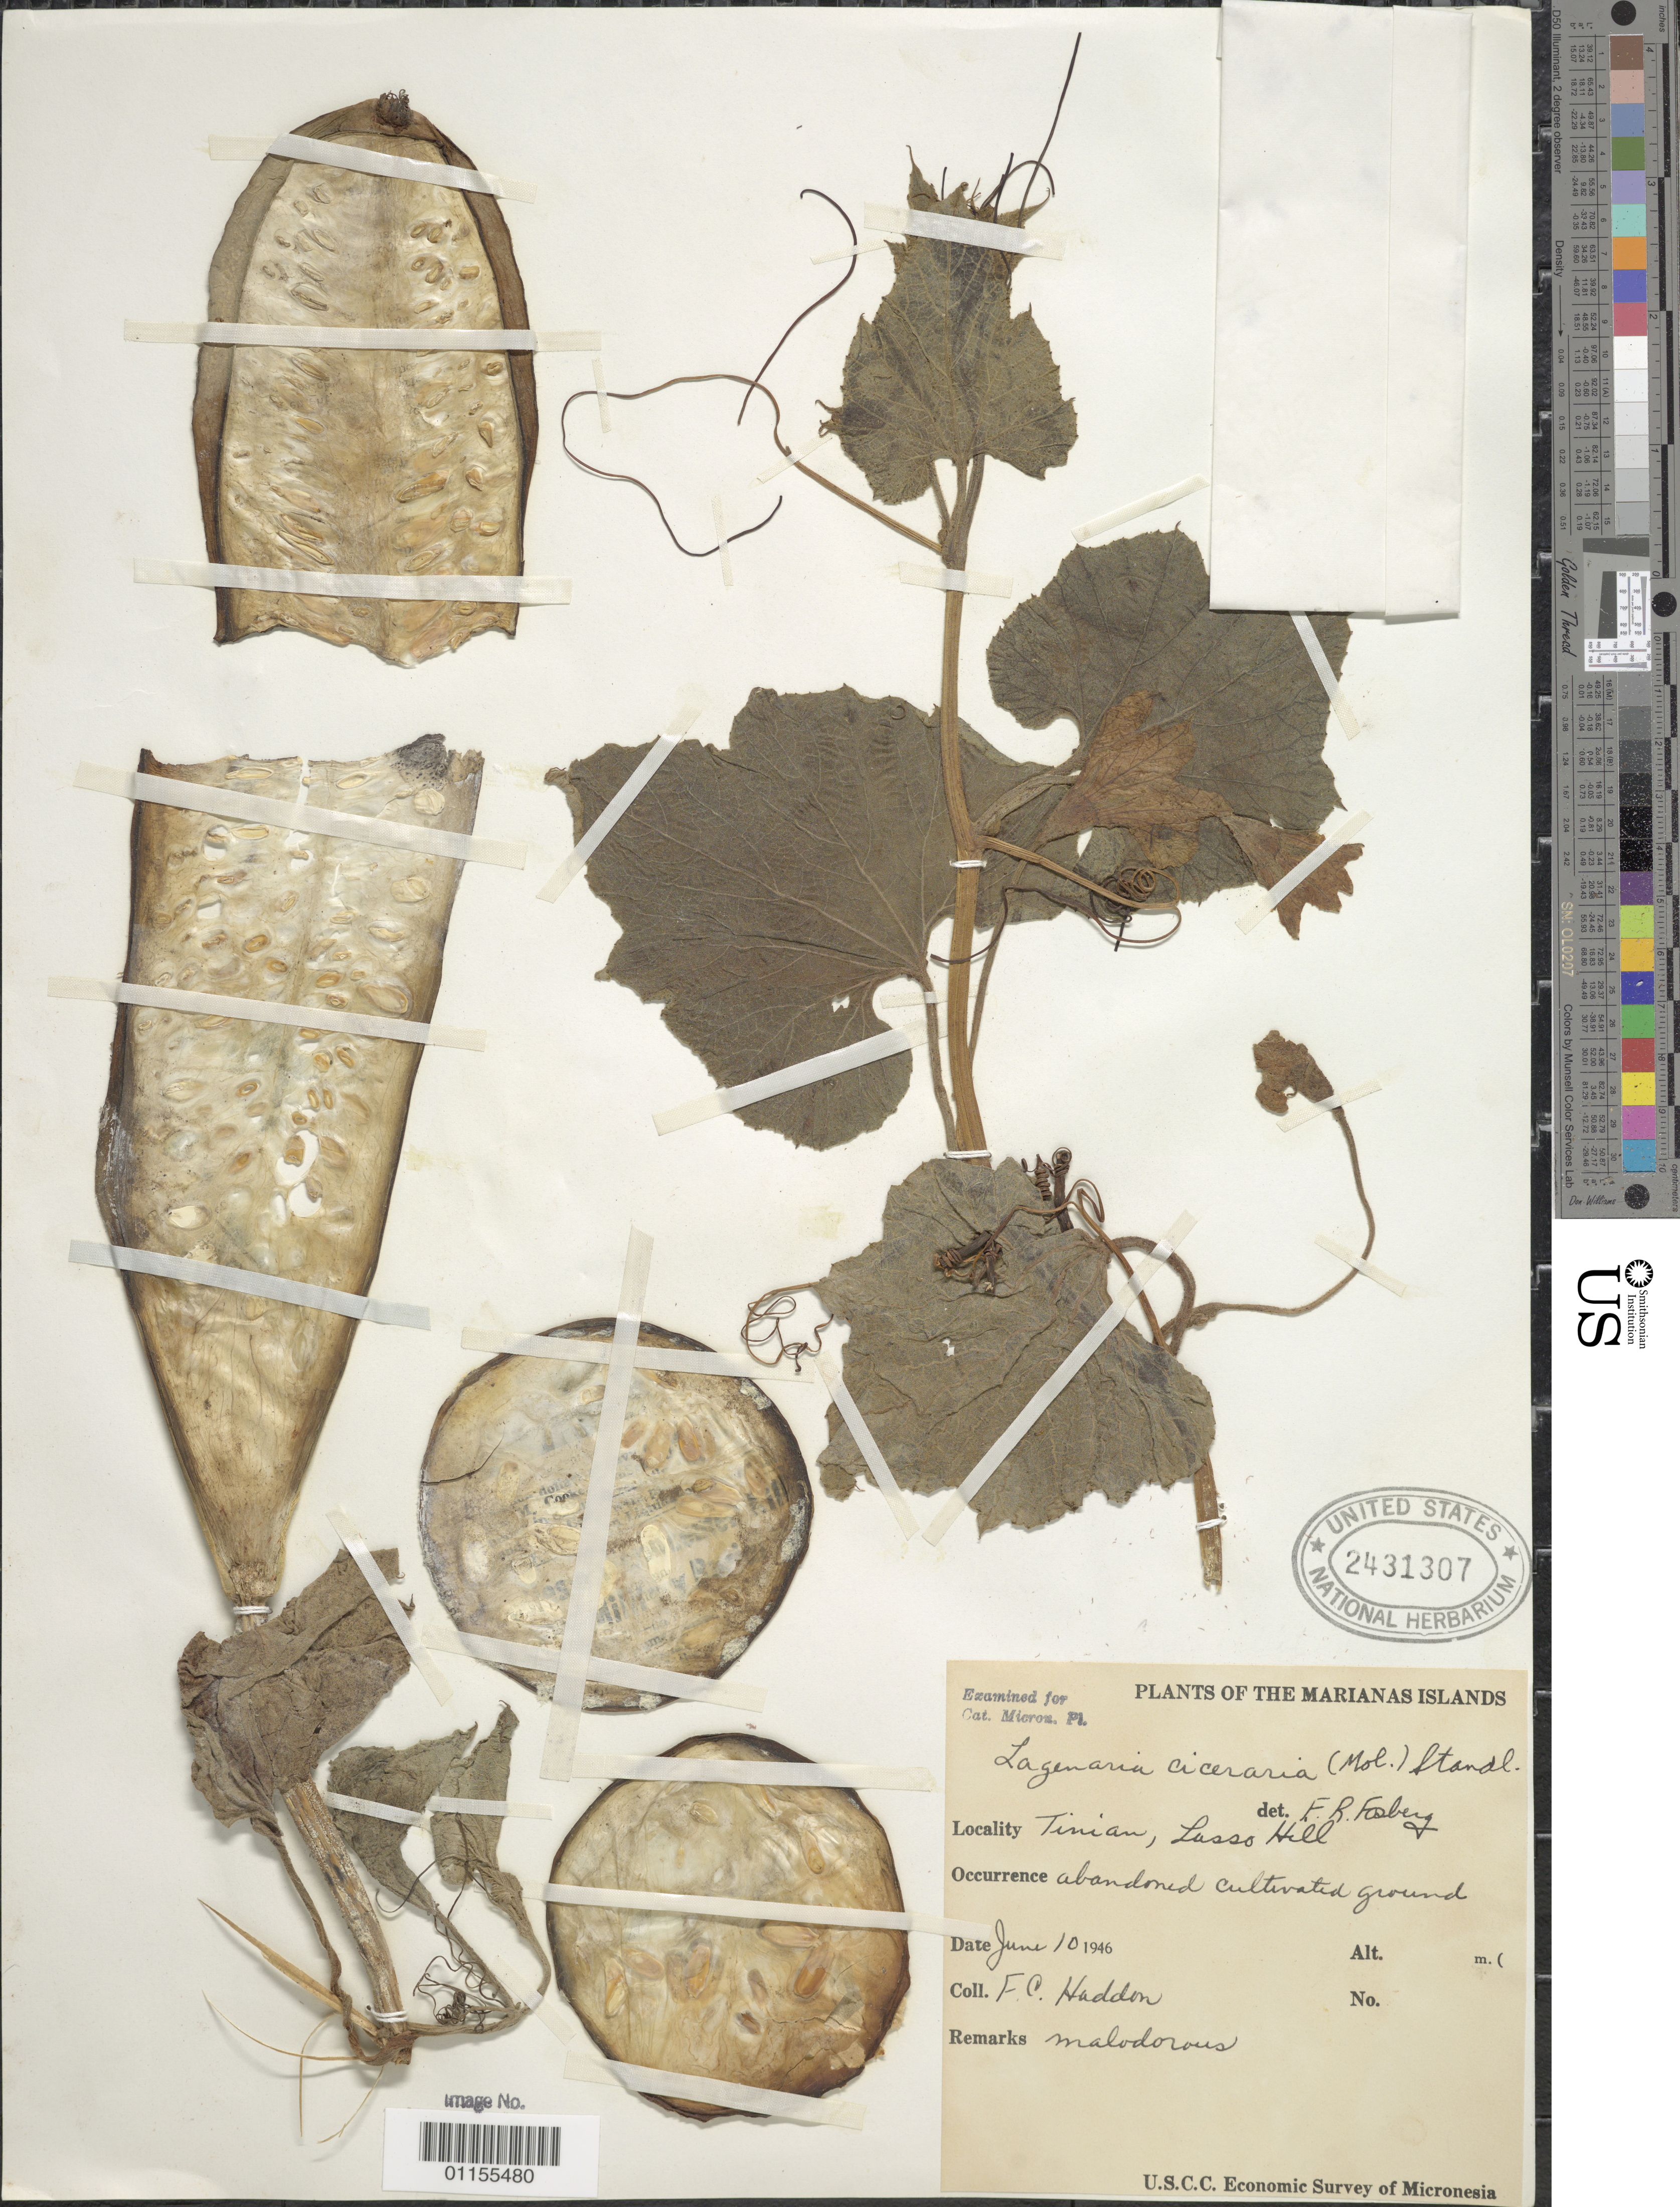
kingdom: Plantae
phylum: Tracheophyta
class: Magnoliopsida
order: Cucurbitales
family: Cucurbitaceae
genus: Lagenaria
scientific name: Lagenaria siceraria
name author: (Molina) Standl.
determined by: Fosberg, F. R.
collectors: F. Hadden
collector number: S/N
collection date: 1946-06-10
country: Northern Mariana Islands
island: Tinian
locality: Lusso Hill, Abandoned cultivated ground.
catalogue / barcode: US 2431307